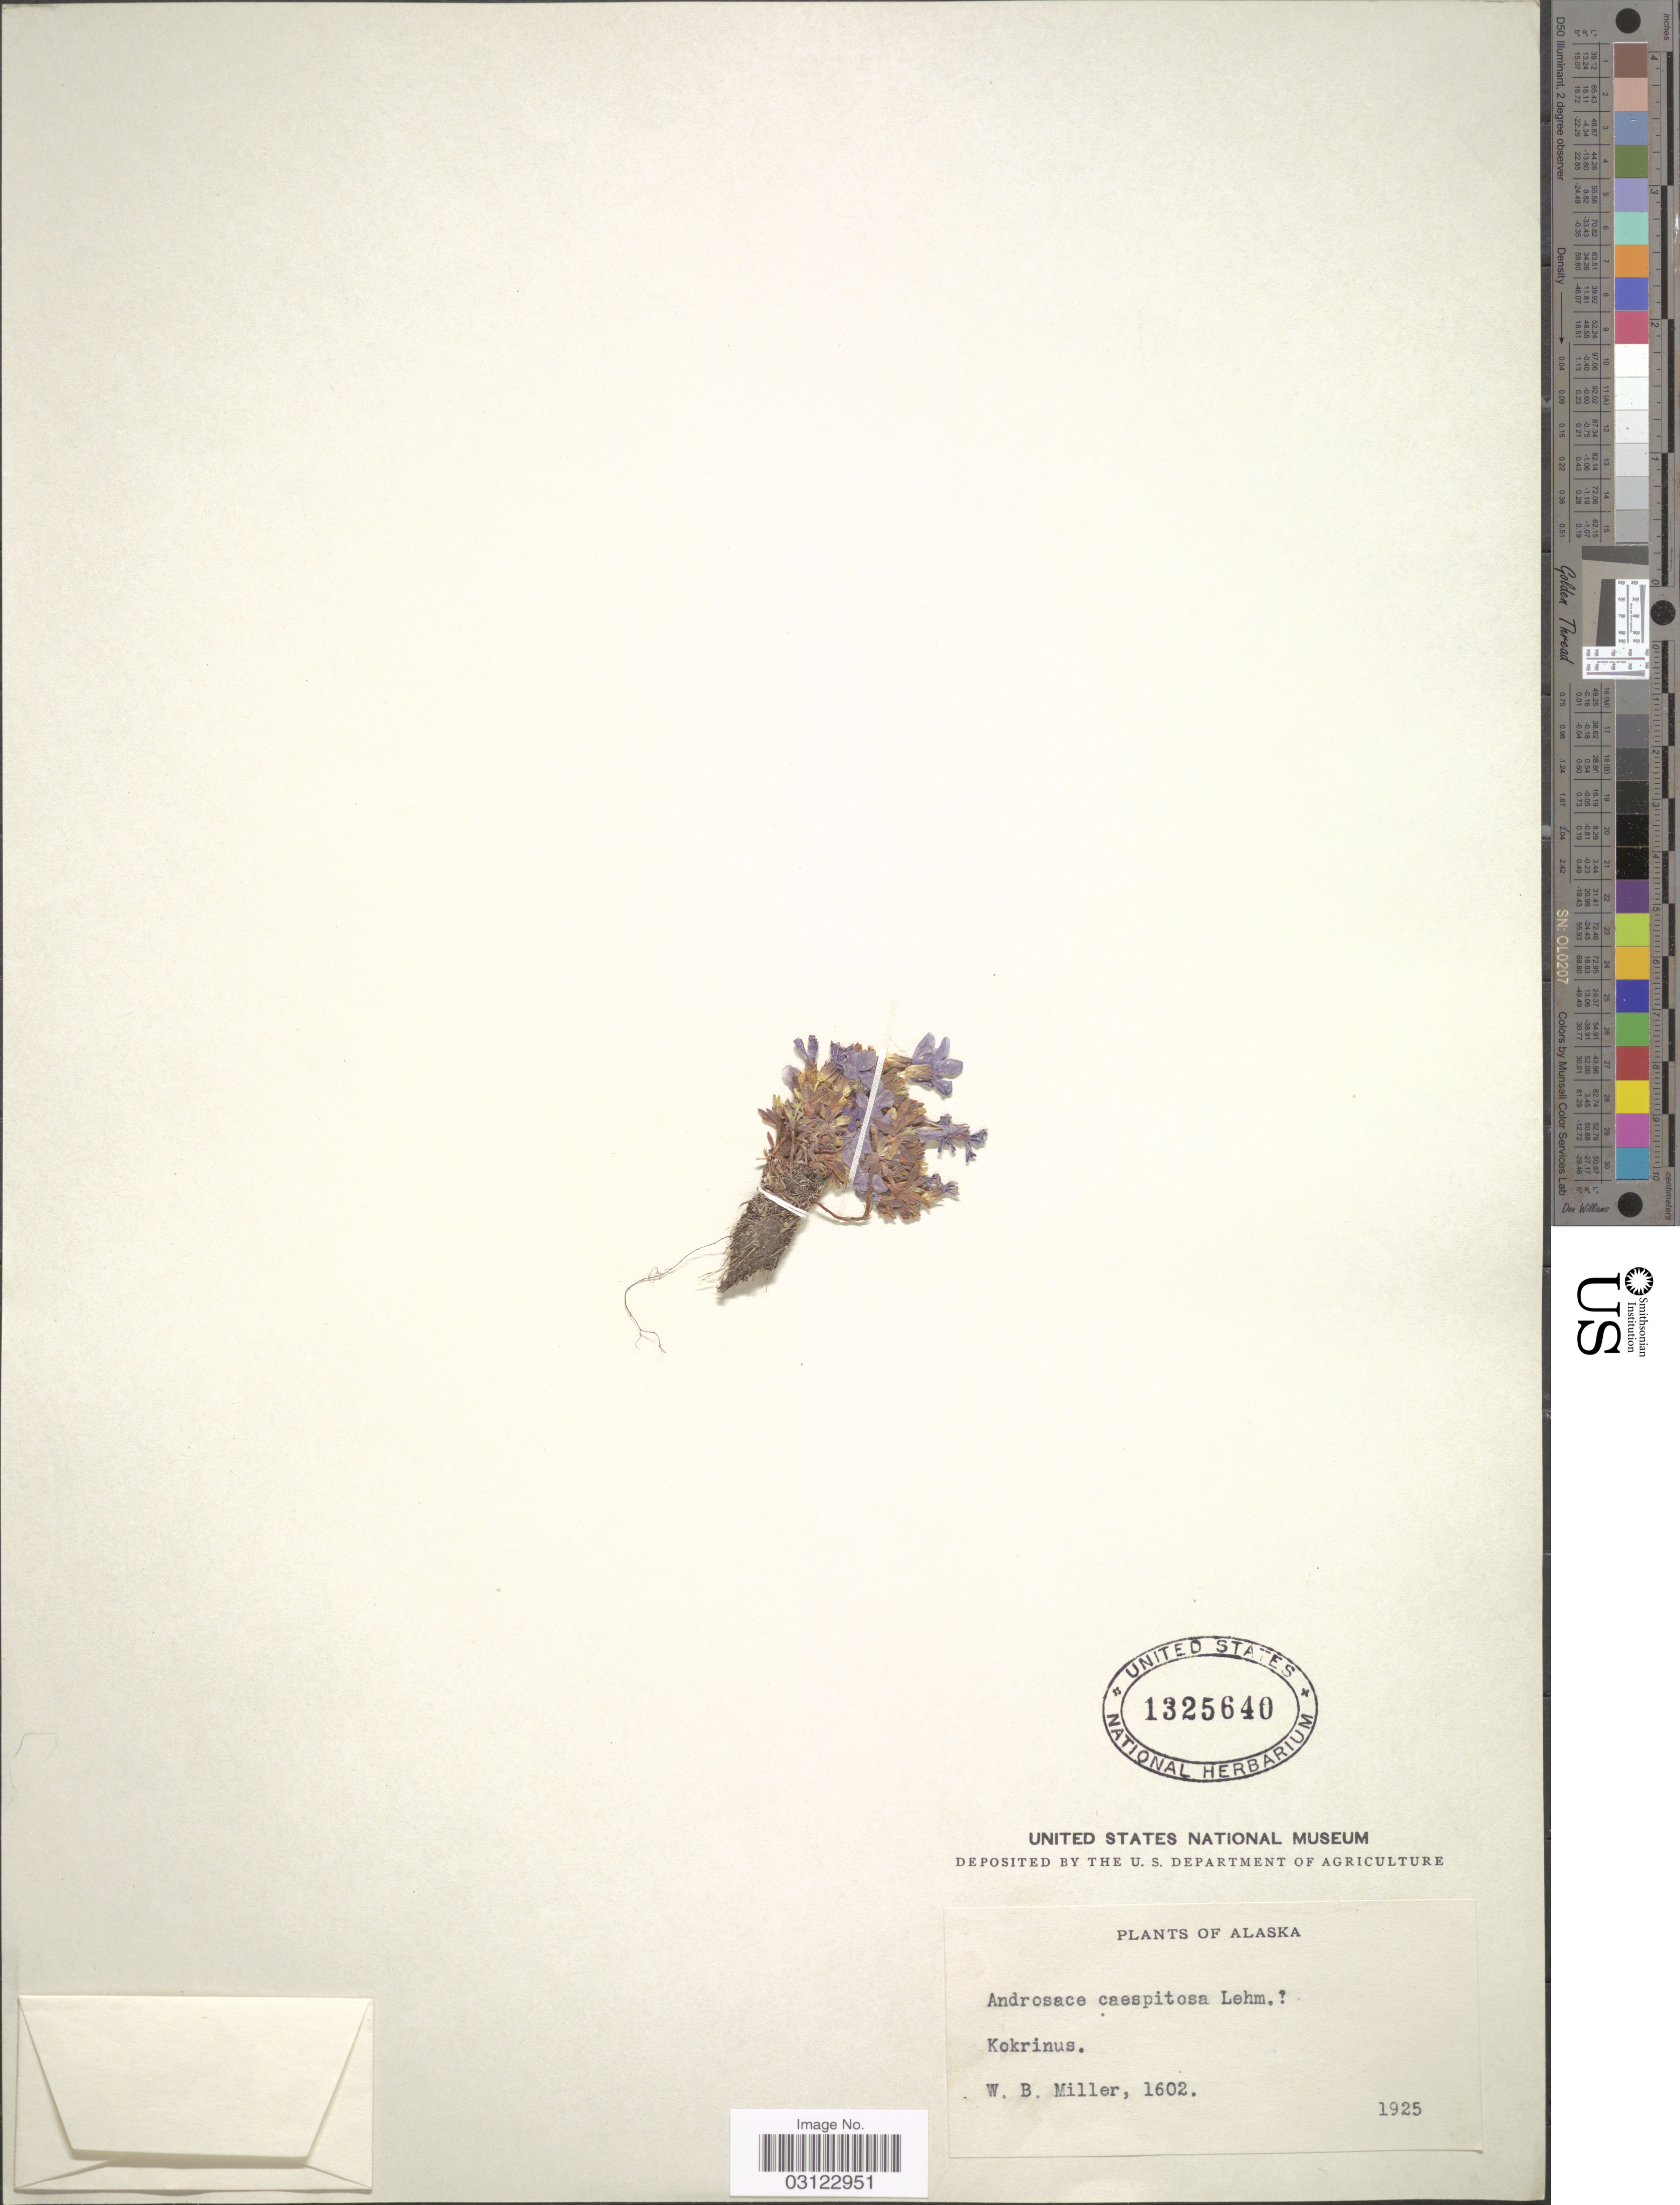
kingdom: Plantae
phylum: Tracheophyta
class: Magnoliopsida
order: Ericales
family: Primulaceae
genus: Douglasia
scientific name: Douglasia gormanii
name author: Constance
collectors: W. Miller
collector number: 1602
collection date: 1925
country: United States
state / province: Alaska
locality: Kokrinus.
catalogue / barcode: US 1325640